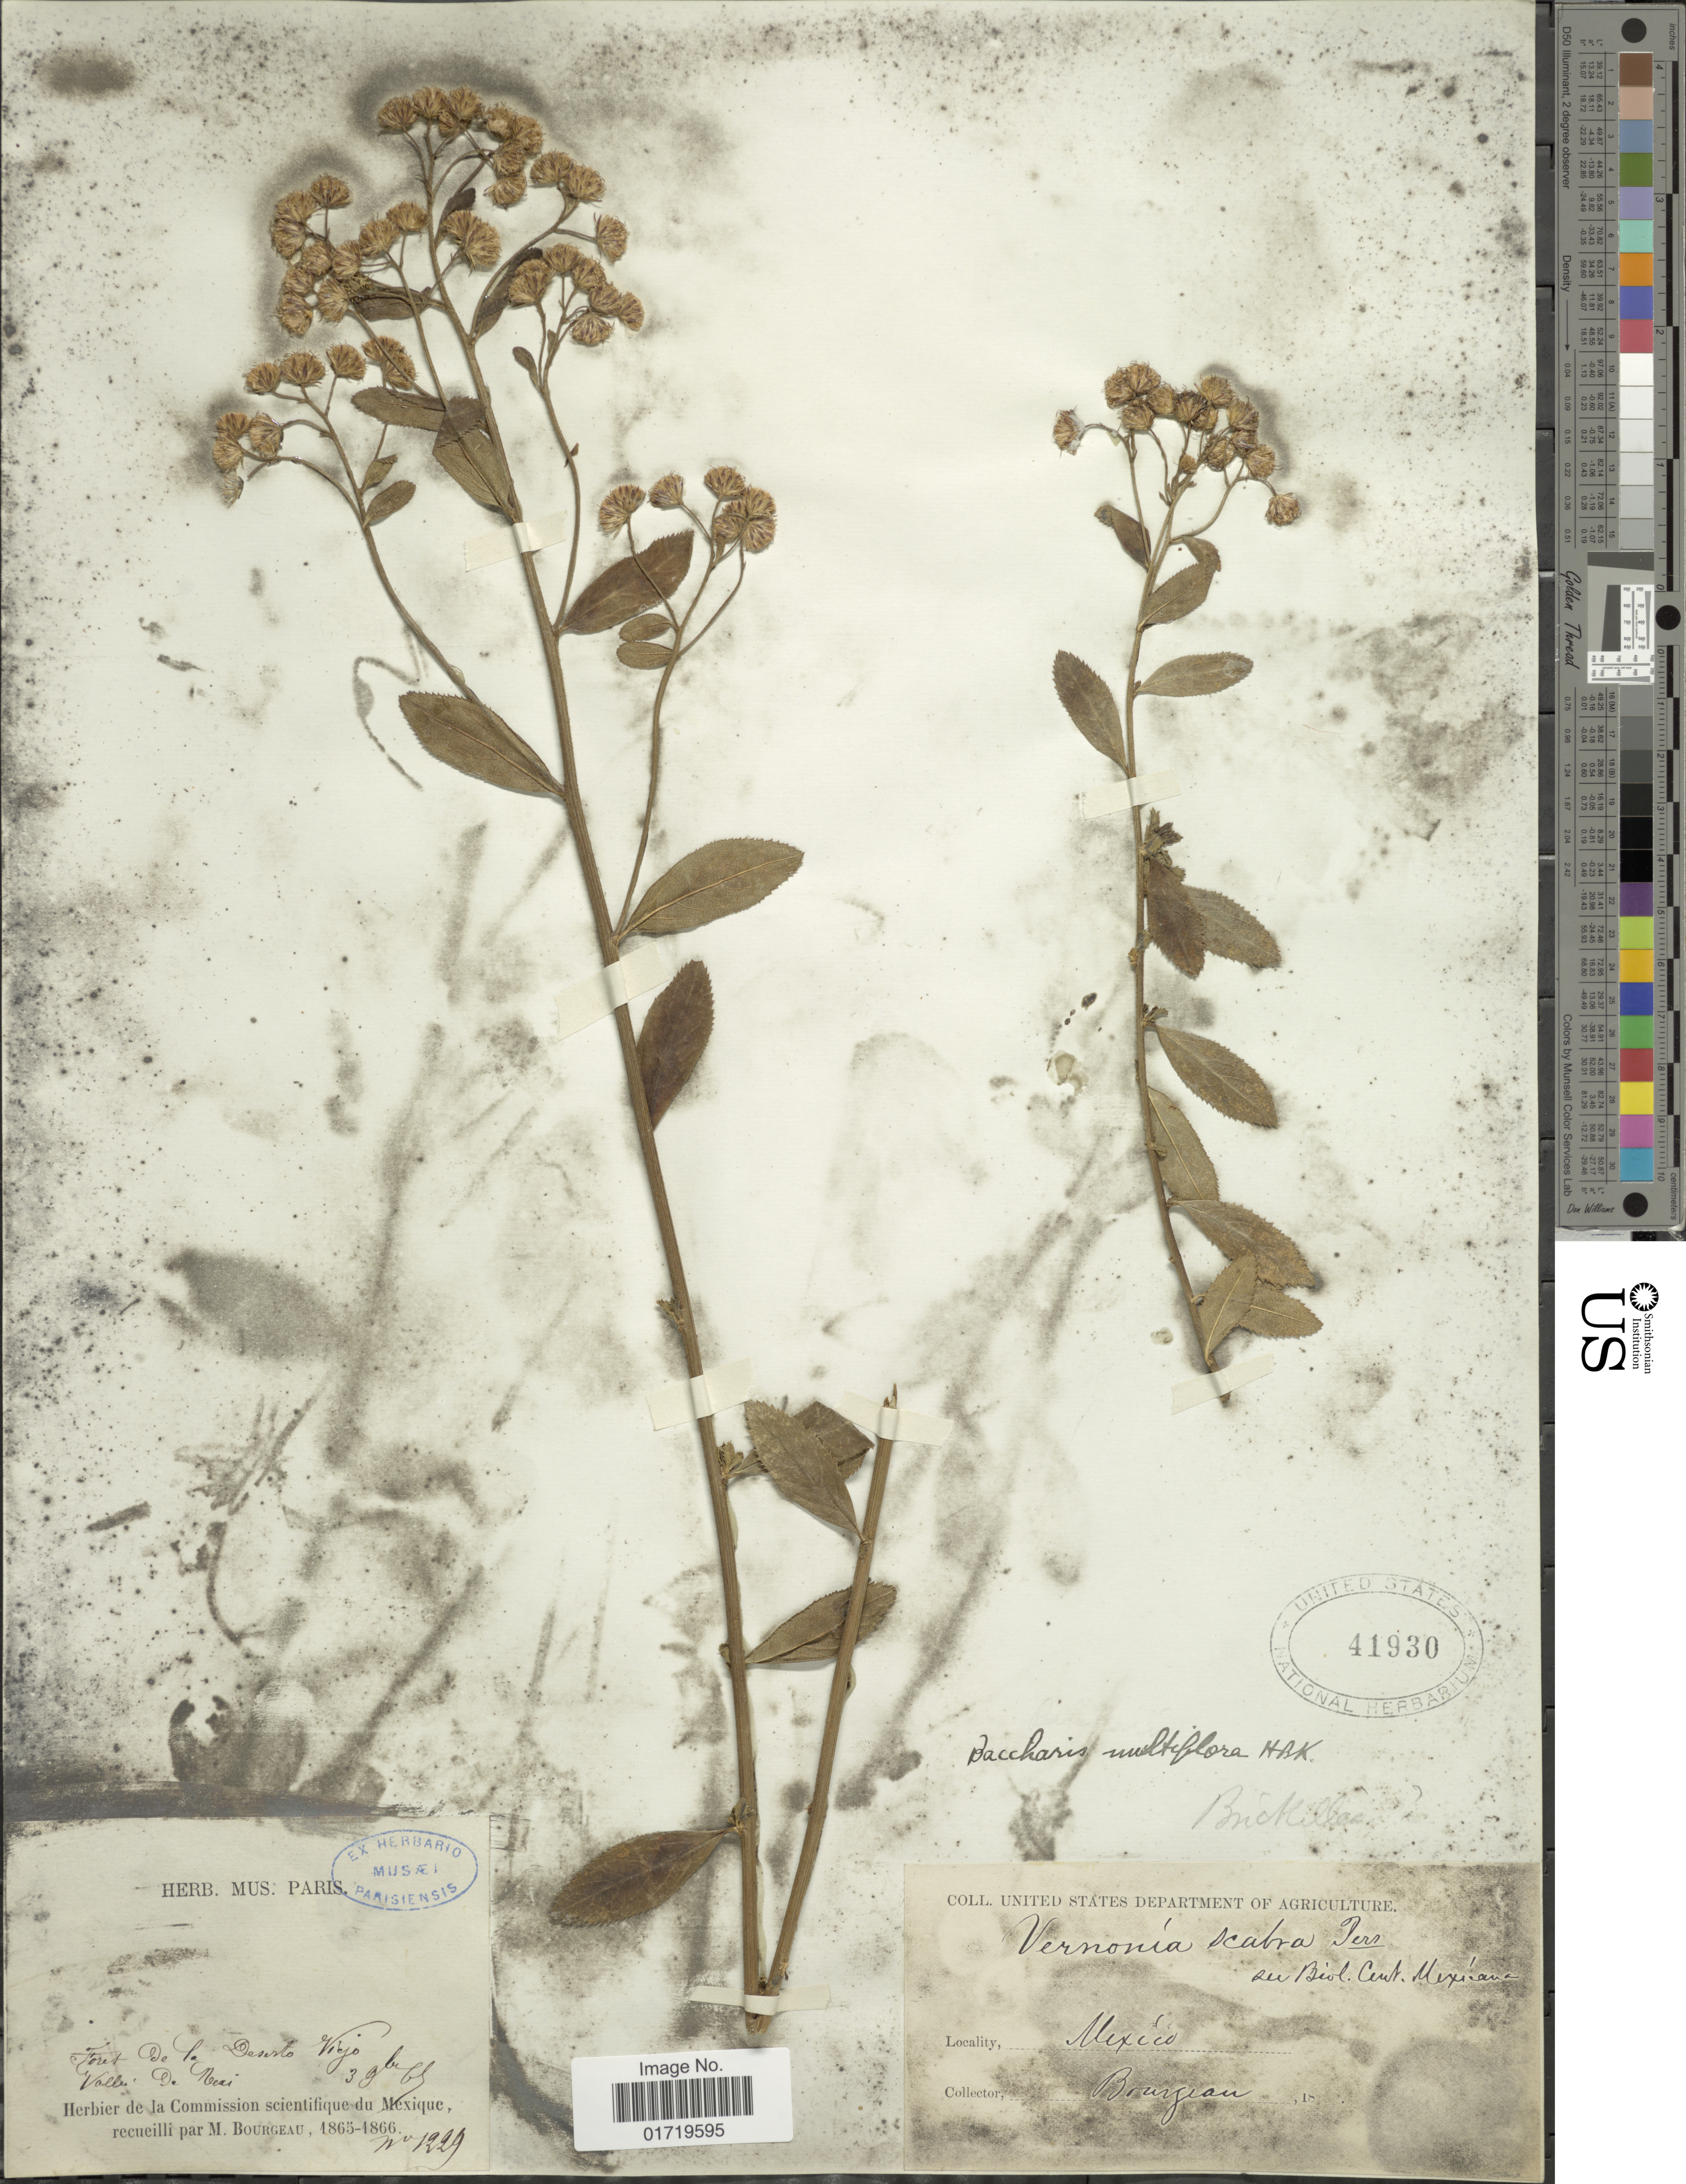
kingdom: Plantae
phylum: Tracheophyta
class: Magnoliopsida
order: Asterales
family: Asteraceae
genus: Baccharis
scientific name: Baccharis multiflora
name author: Kunth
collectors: M. Bourgeau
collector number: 1229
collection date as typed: Transcribed d/m/y: 3/11/69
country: Mexico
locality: Foret de la Desierto Viejo, Vallee de Mexico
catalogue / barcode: US 41930